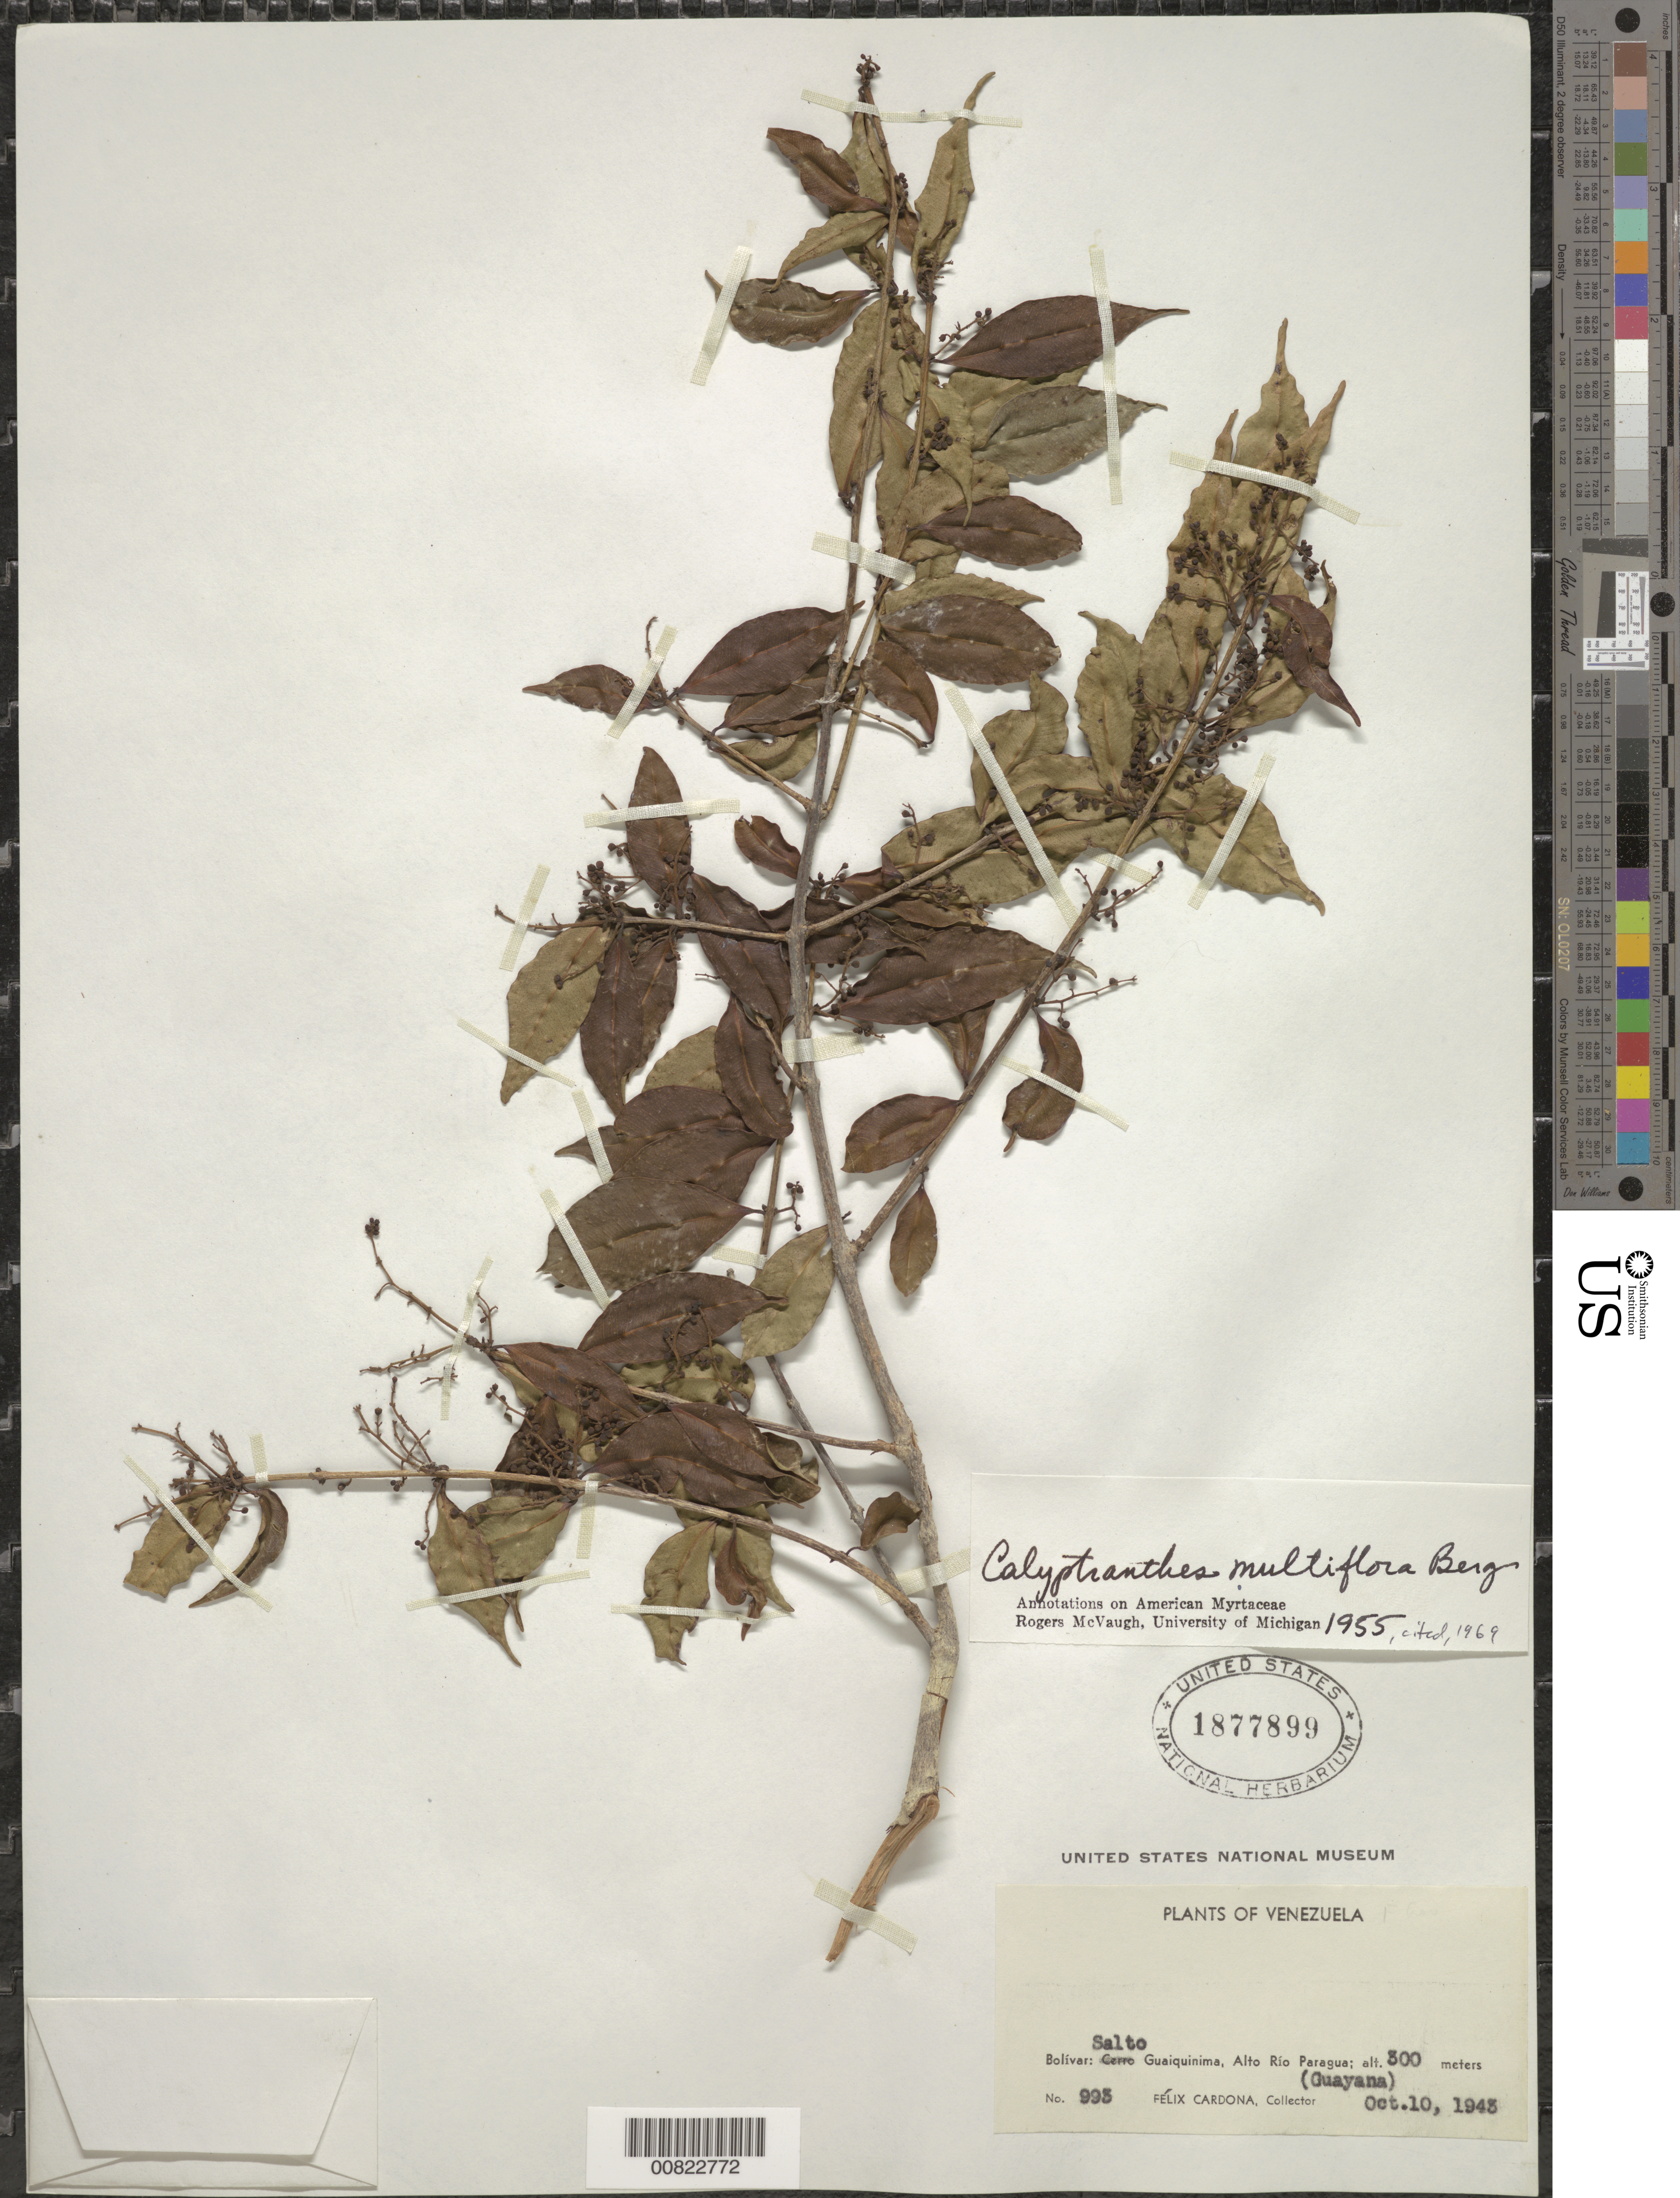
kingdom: Plantae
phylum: Tracheophyta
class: Magnoliopsida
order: Myrtales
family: Myrtaceae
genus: Myrcia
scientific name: Myrcia florifera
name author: (McVaugh) Gaem & E. Lucas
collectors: F. Cardona Puig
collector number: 993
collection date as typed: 10-Oct-43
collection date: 1943-10-10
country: Venezuela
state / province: Bolívar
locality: Alto Río Paragua, Salto Guaiquinima (Guayana)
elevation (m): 300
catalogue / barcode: US 1877899